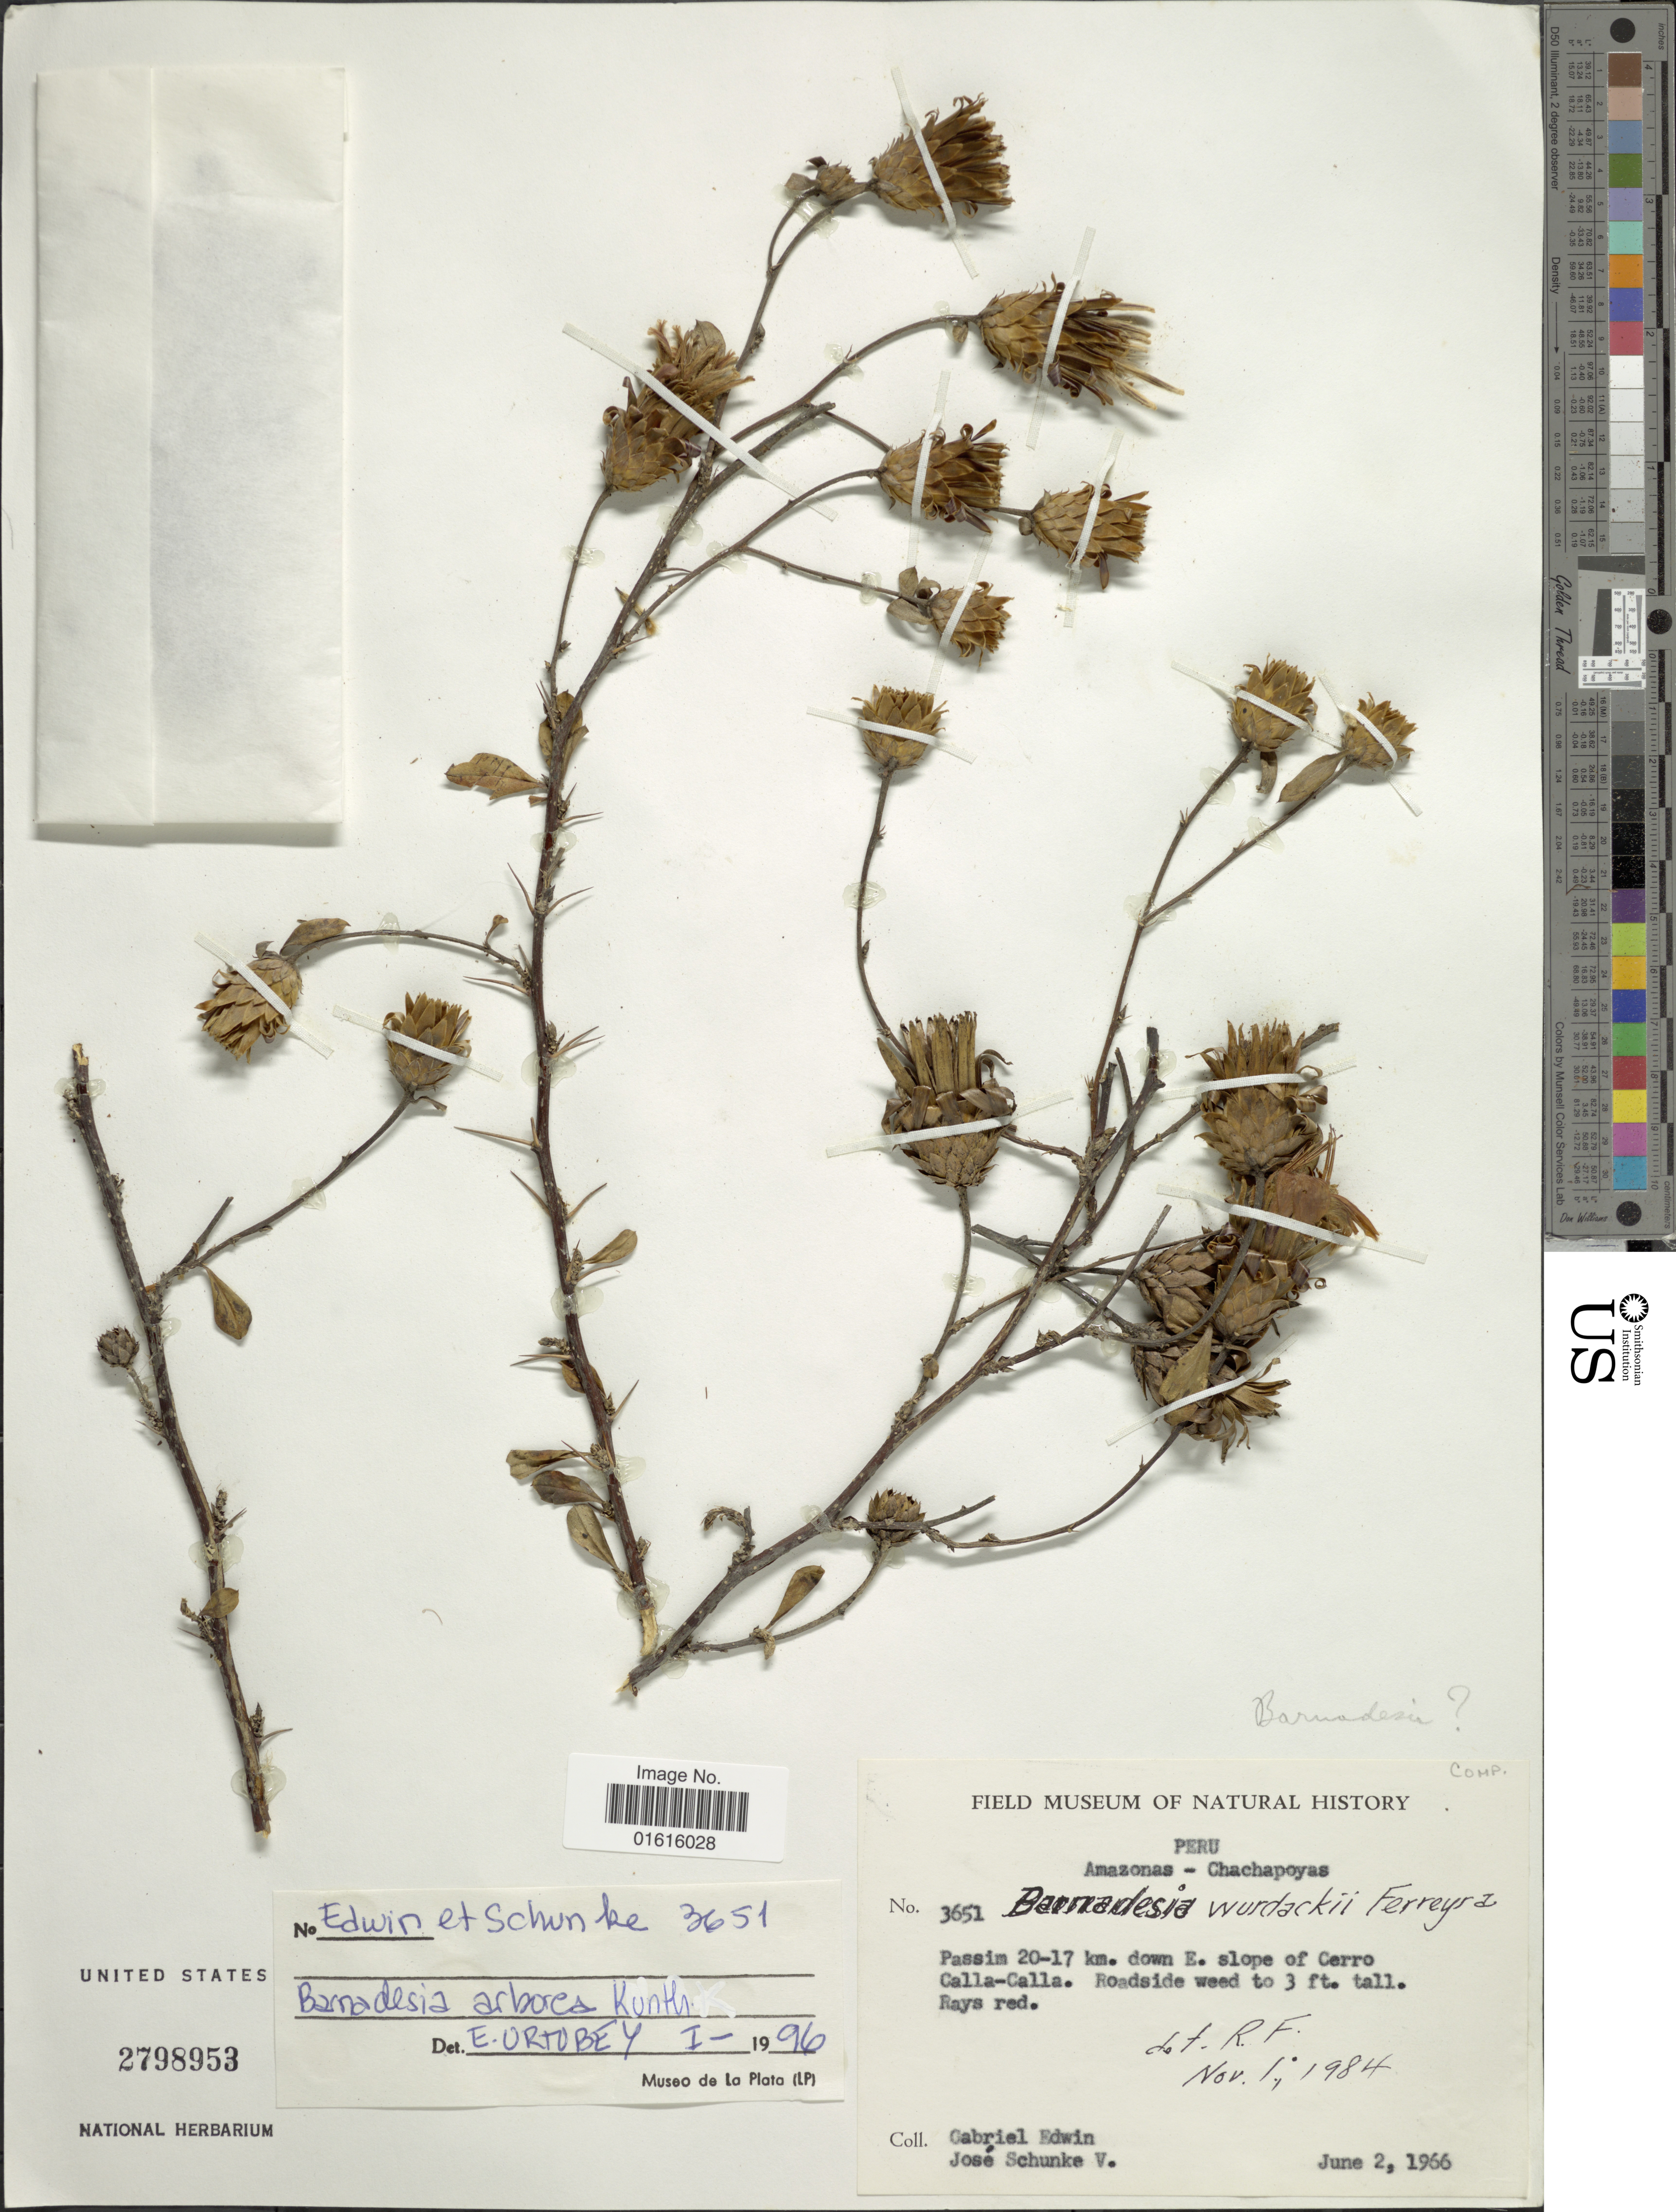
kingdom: Plantae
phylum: Tracheophyta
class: Magnoliopsida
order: Asterales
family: Asteraceae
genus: Barnadesia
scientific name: Barnadesia arborea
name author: Kunth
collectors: G. Edwin & J. Schunke Vigo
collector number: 3651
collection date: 1966-06-02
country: Peru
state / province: Amazonas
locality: Chachapoyas, Passim 20-17 km down E slope of Cerro Callo Calla. Roadside weed to 3 ft tall. Rays red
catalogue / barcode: US 2798953